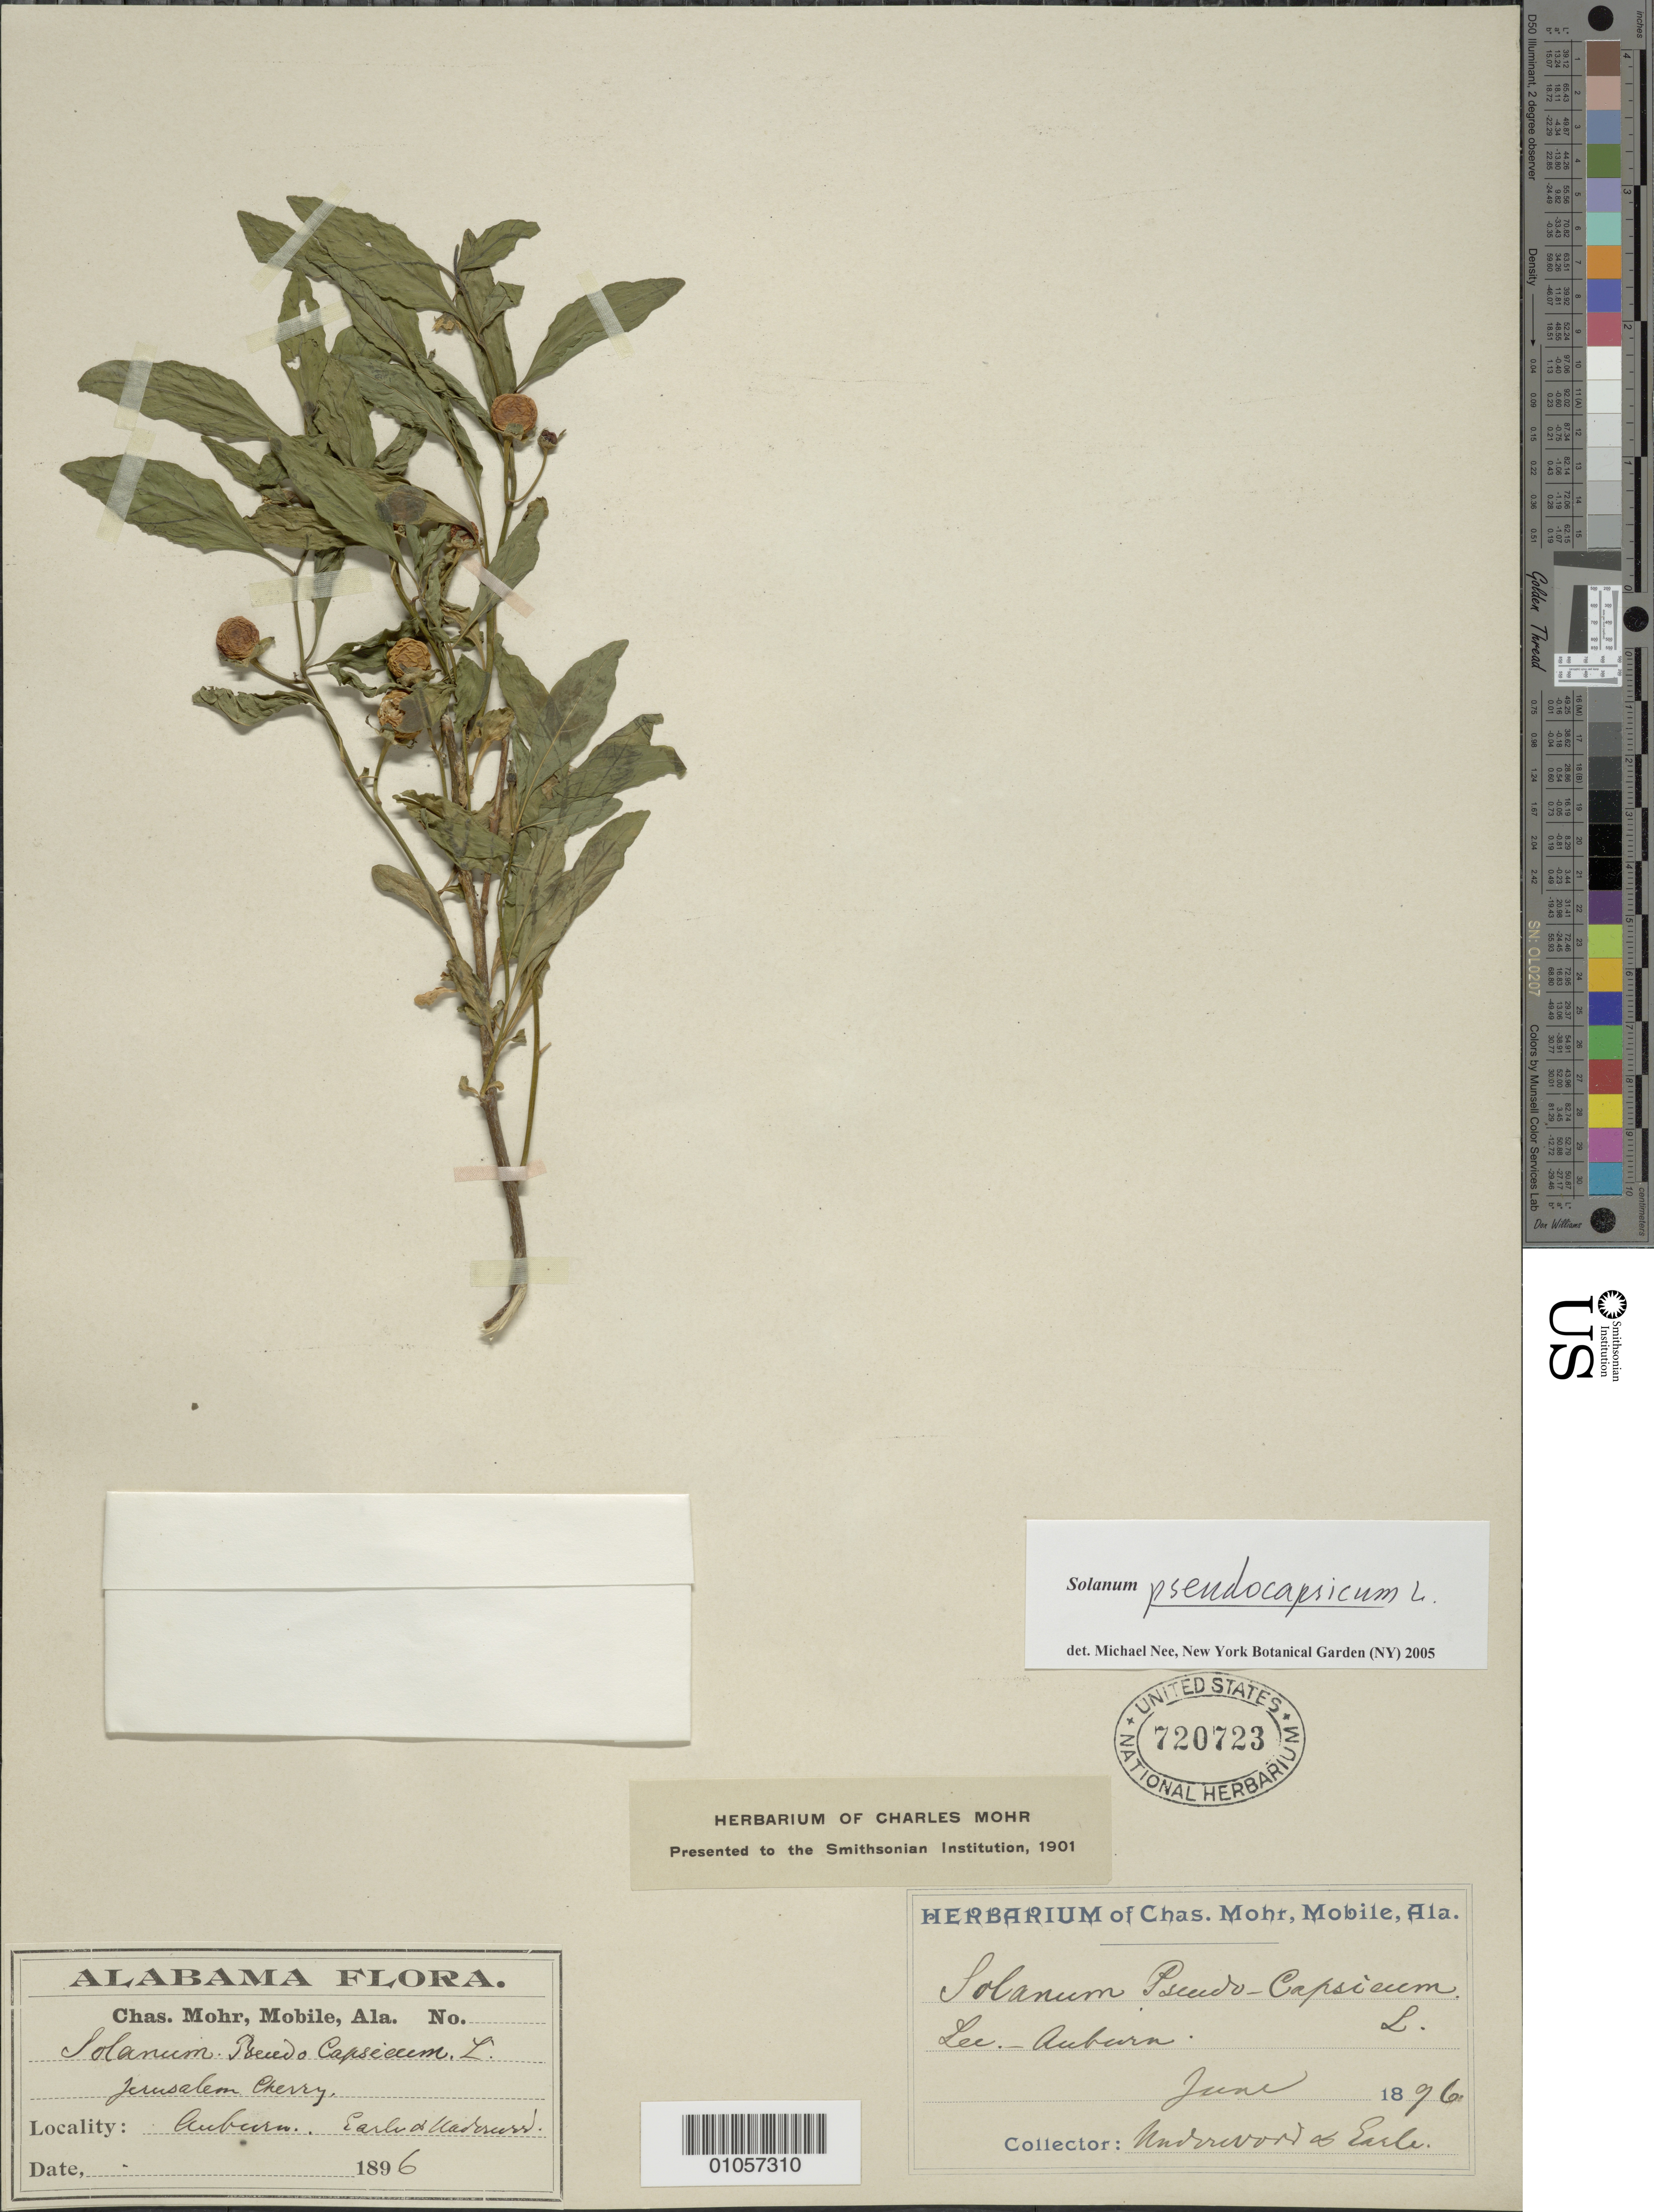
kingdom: Plantae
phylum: Tracheophyta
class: Magnoliopsida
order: Solanales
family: Solanaceae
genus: Solanum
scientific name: Solanum pseudocapsicum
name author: L.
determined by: Nee, Michael H.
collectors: Mohr, C. T. (herbarium)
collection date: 1896-06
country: United States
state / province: Alabama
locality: Auburn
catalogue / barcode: US 720723